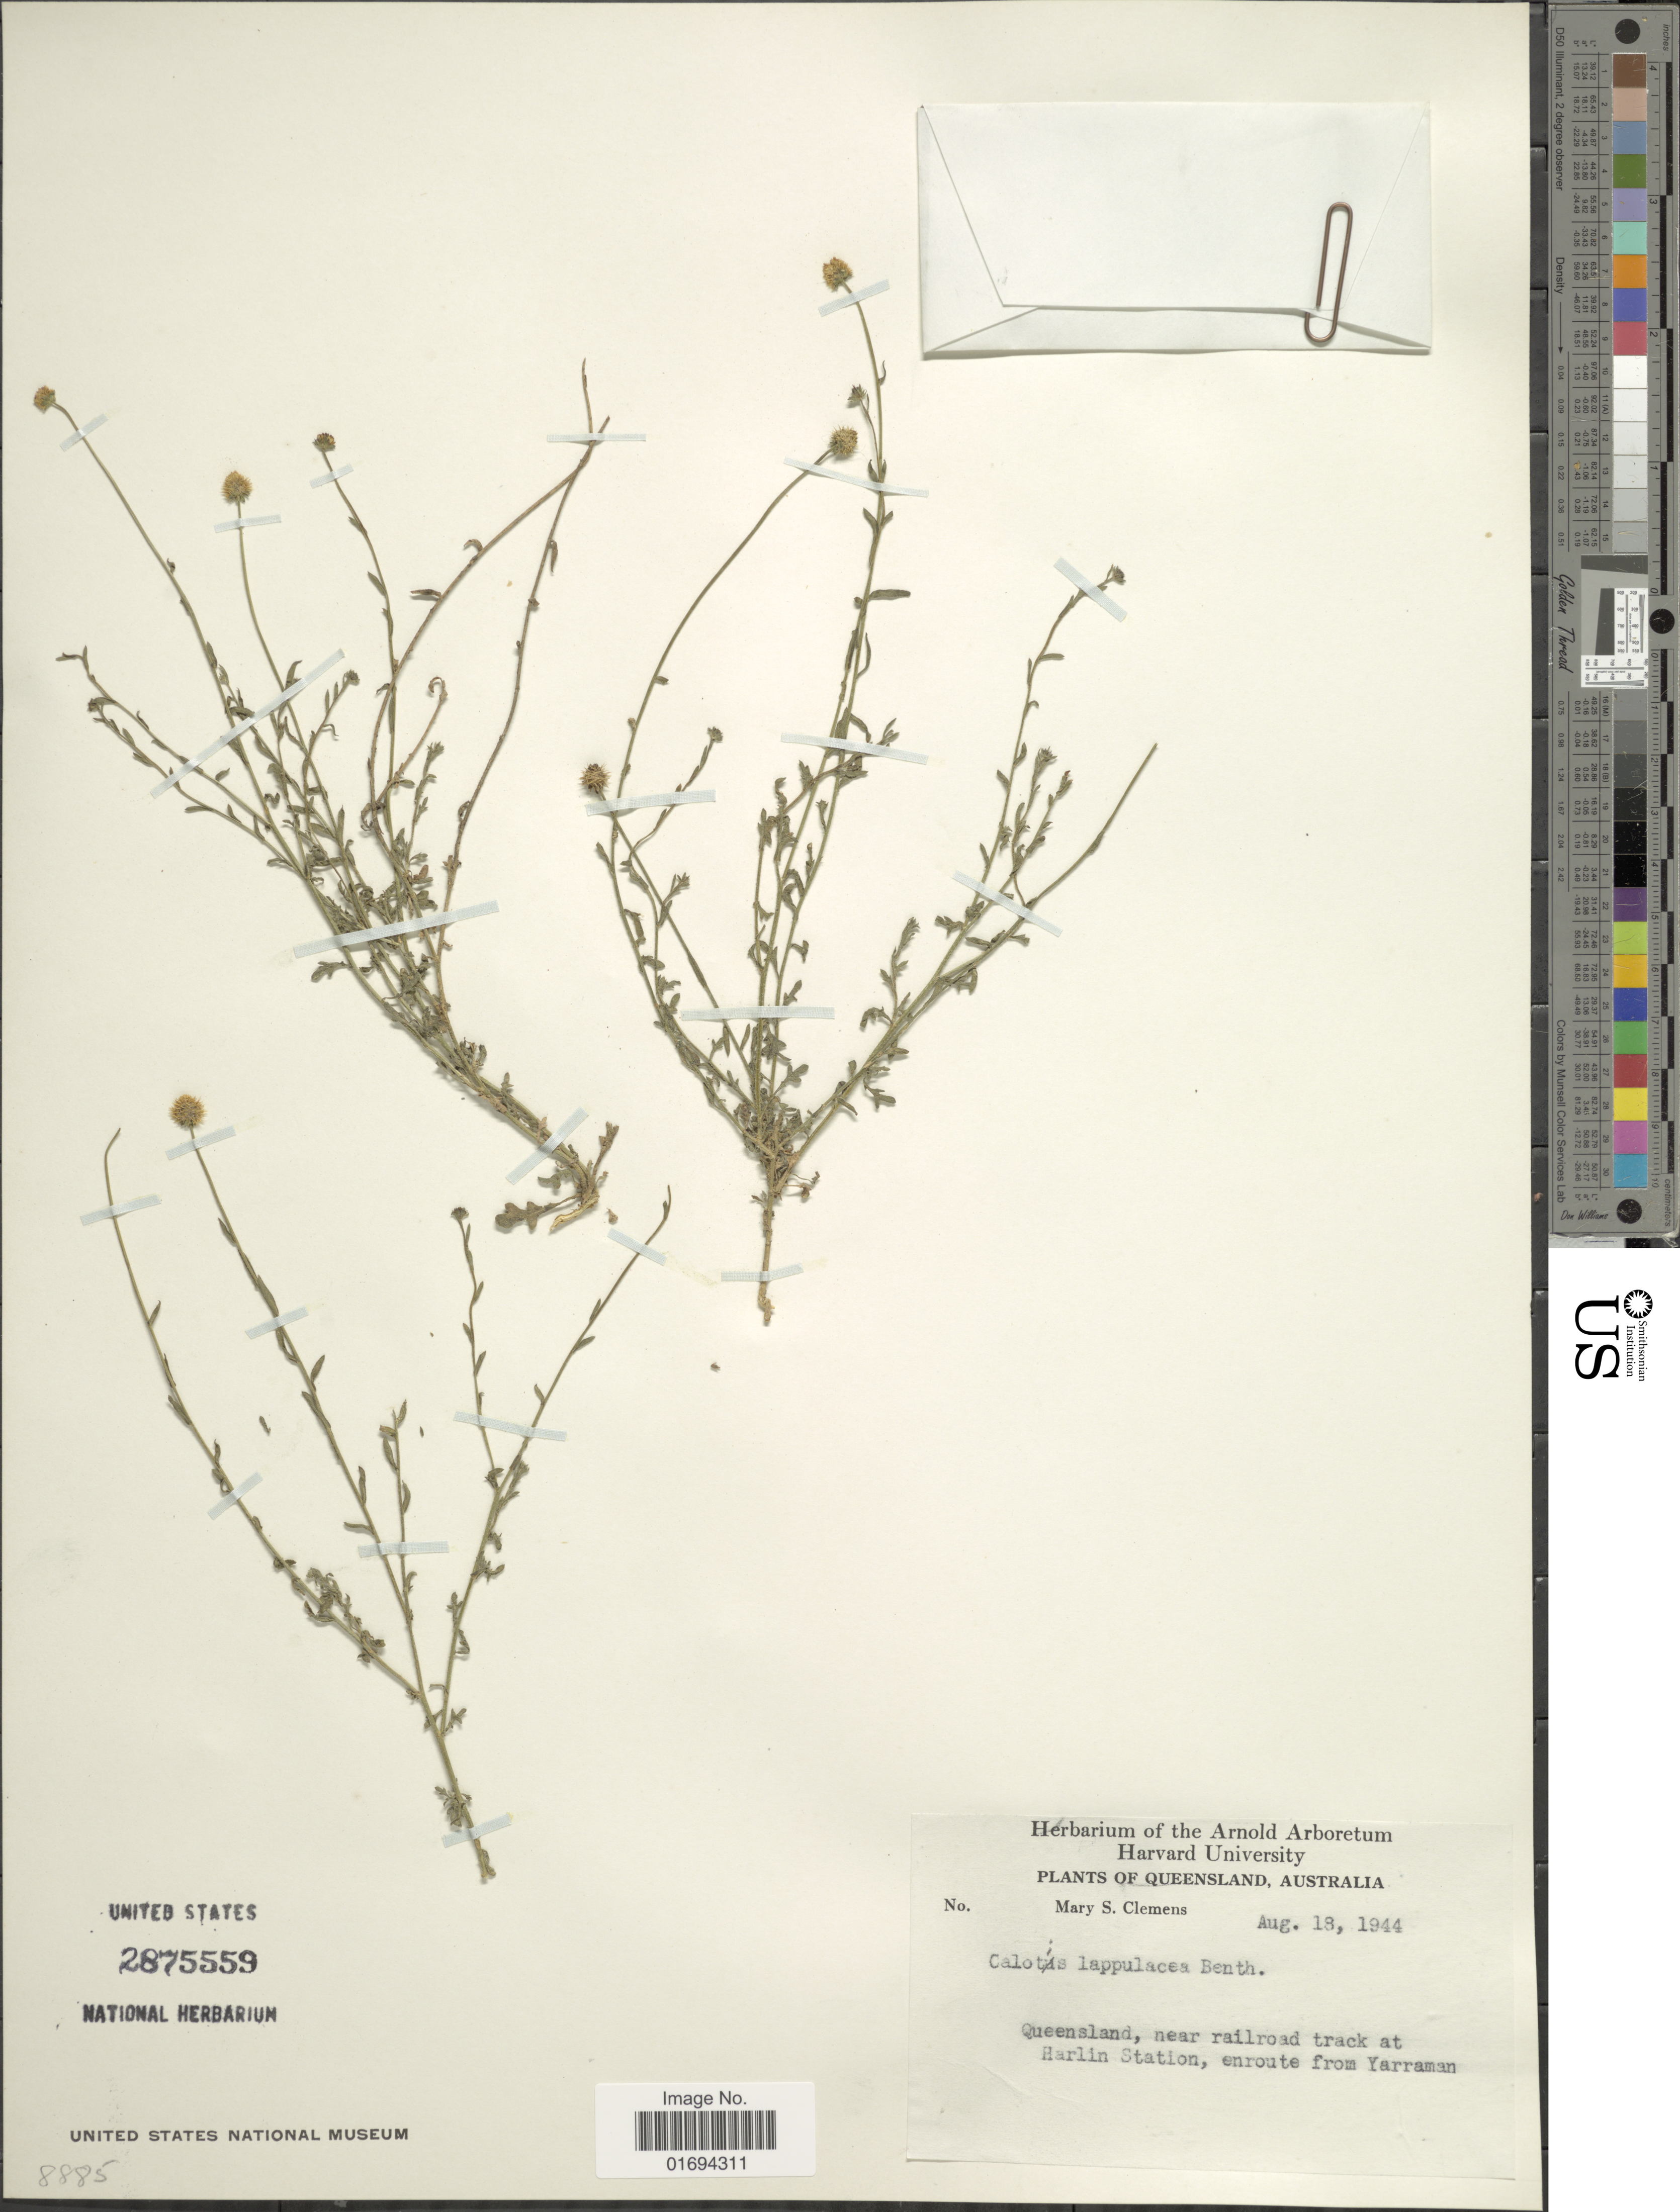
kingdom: Plantae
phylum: Tracheophyta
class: Magnoliopsida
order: Asterales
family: Asteraceae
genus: Calotis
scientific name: Calotis lappulacea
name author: Benth.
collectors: M. S. Clemens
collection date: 1944-08-18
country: Australia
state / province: Queensland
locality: Near railroad track at Harlin Station, enroute from Yarraman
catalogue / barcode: US 2875559